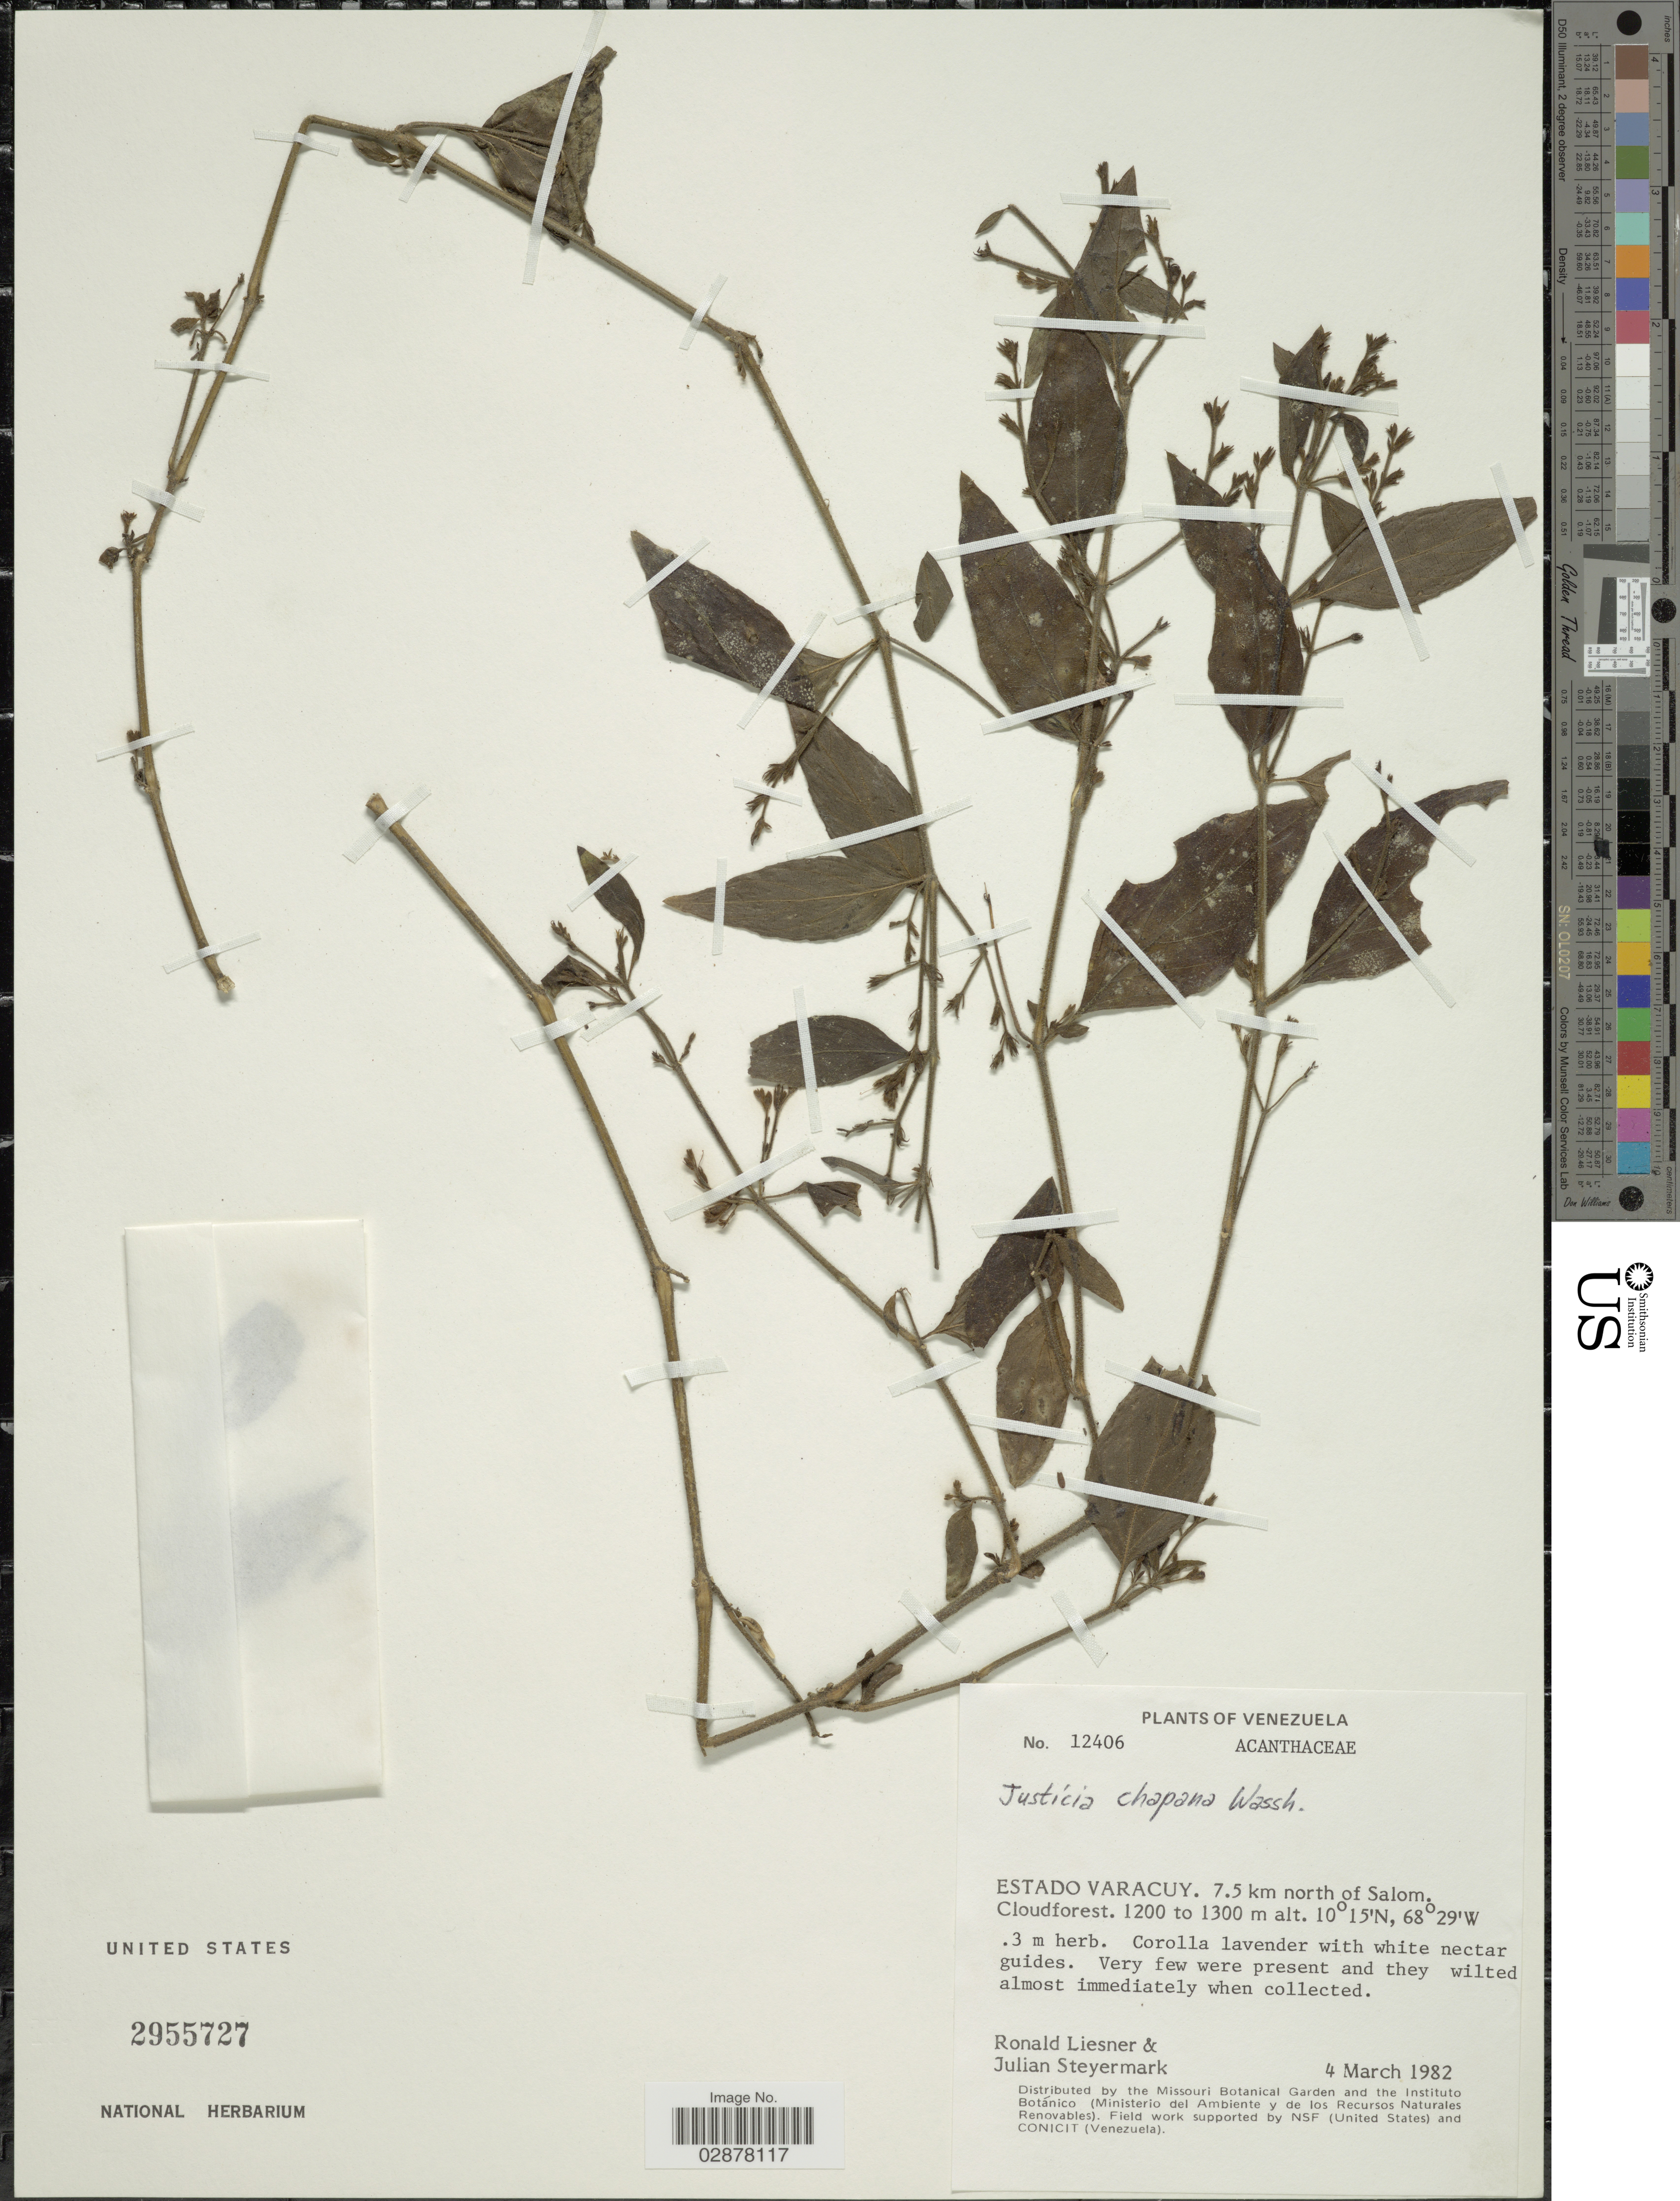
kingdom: Plantae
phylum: Tracheophyta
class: Magnoliopsida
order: Lamiales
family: Acanthaceae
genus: Justicia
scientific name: Justicia chapana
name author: Wassh.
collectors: R. L. Liesner & J. Steyermark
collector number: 12406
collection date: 1982-03-04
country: Venezuela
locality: Estado Varacuy, 7.5 km north of Salom.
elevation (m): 1200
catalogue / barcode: US 2955727